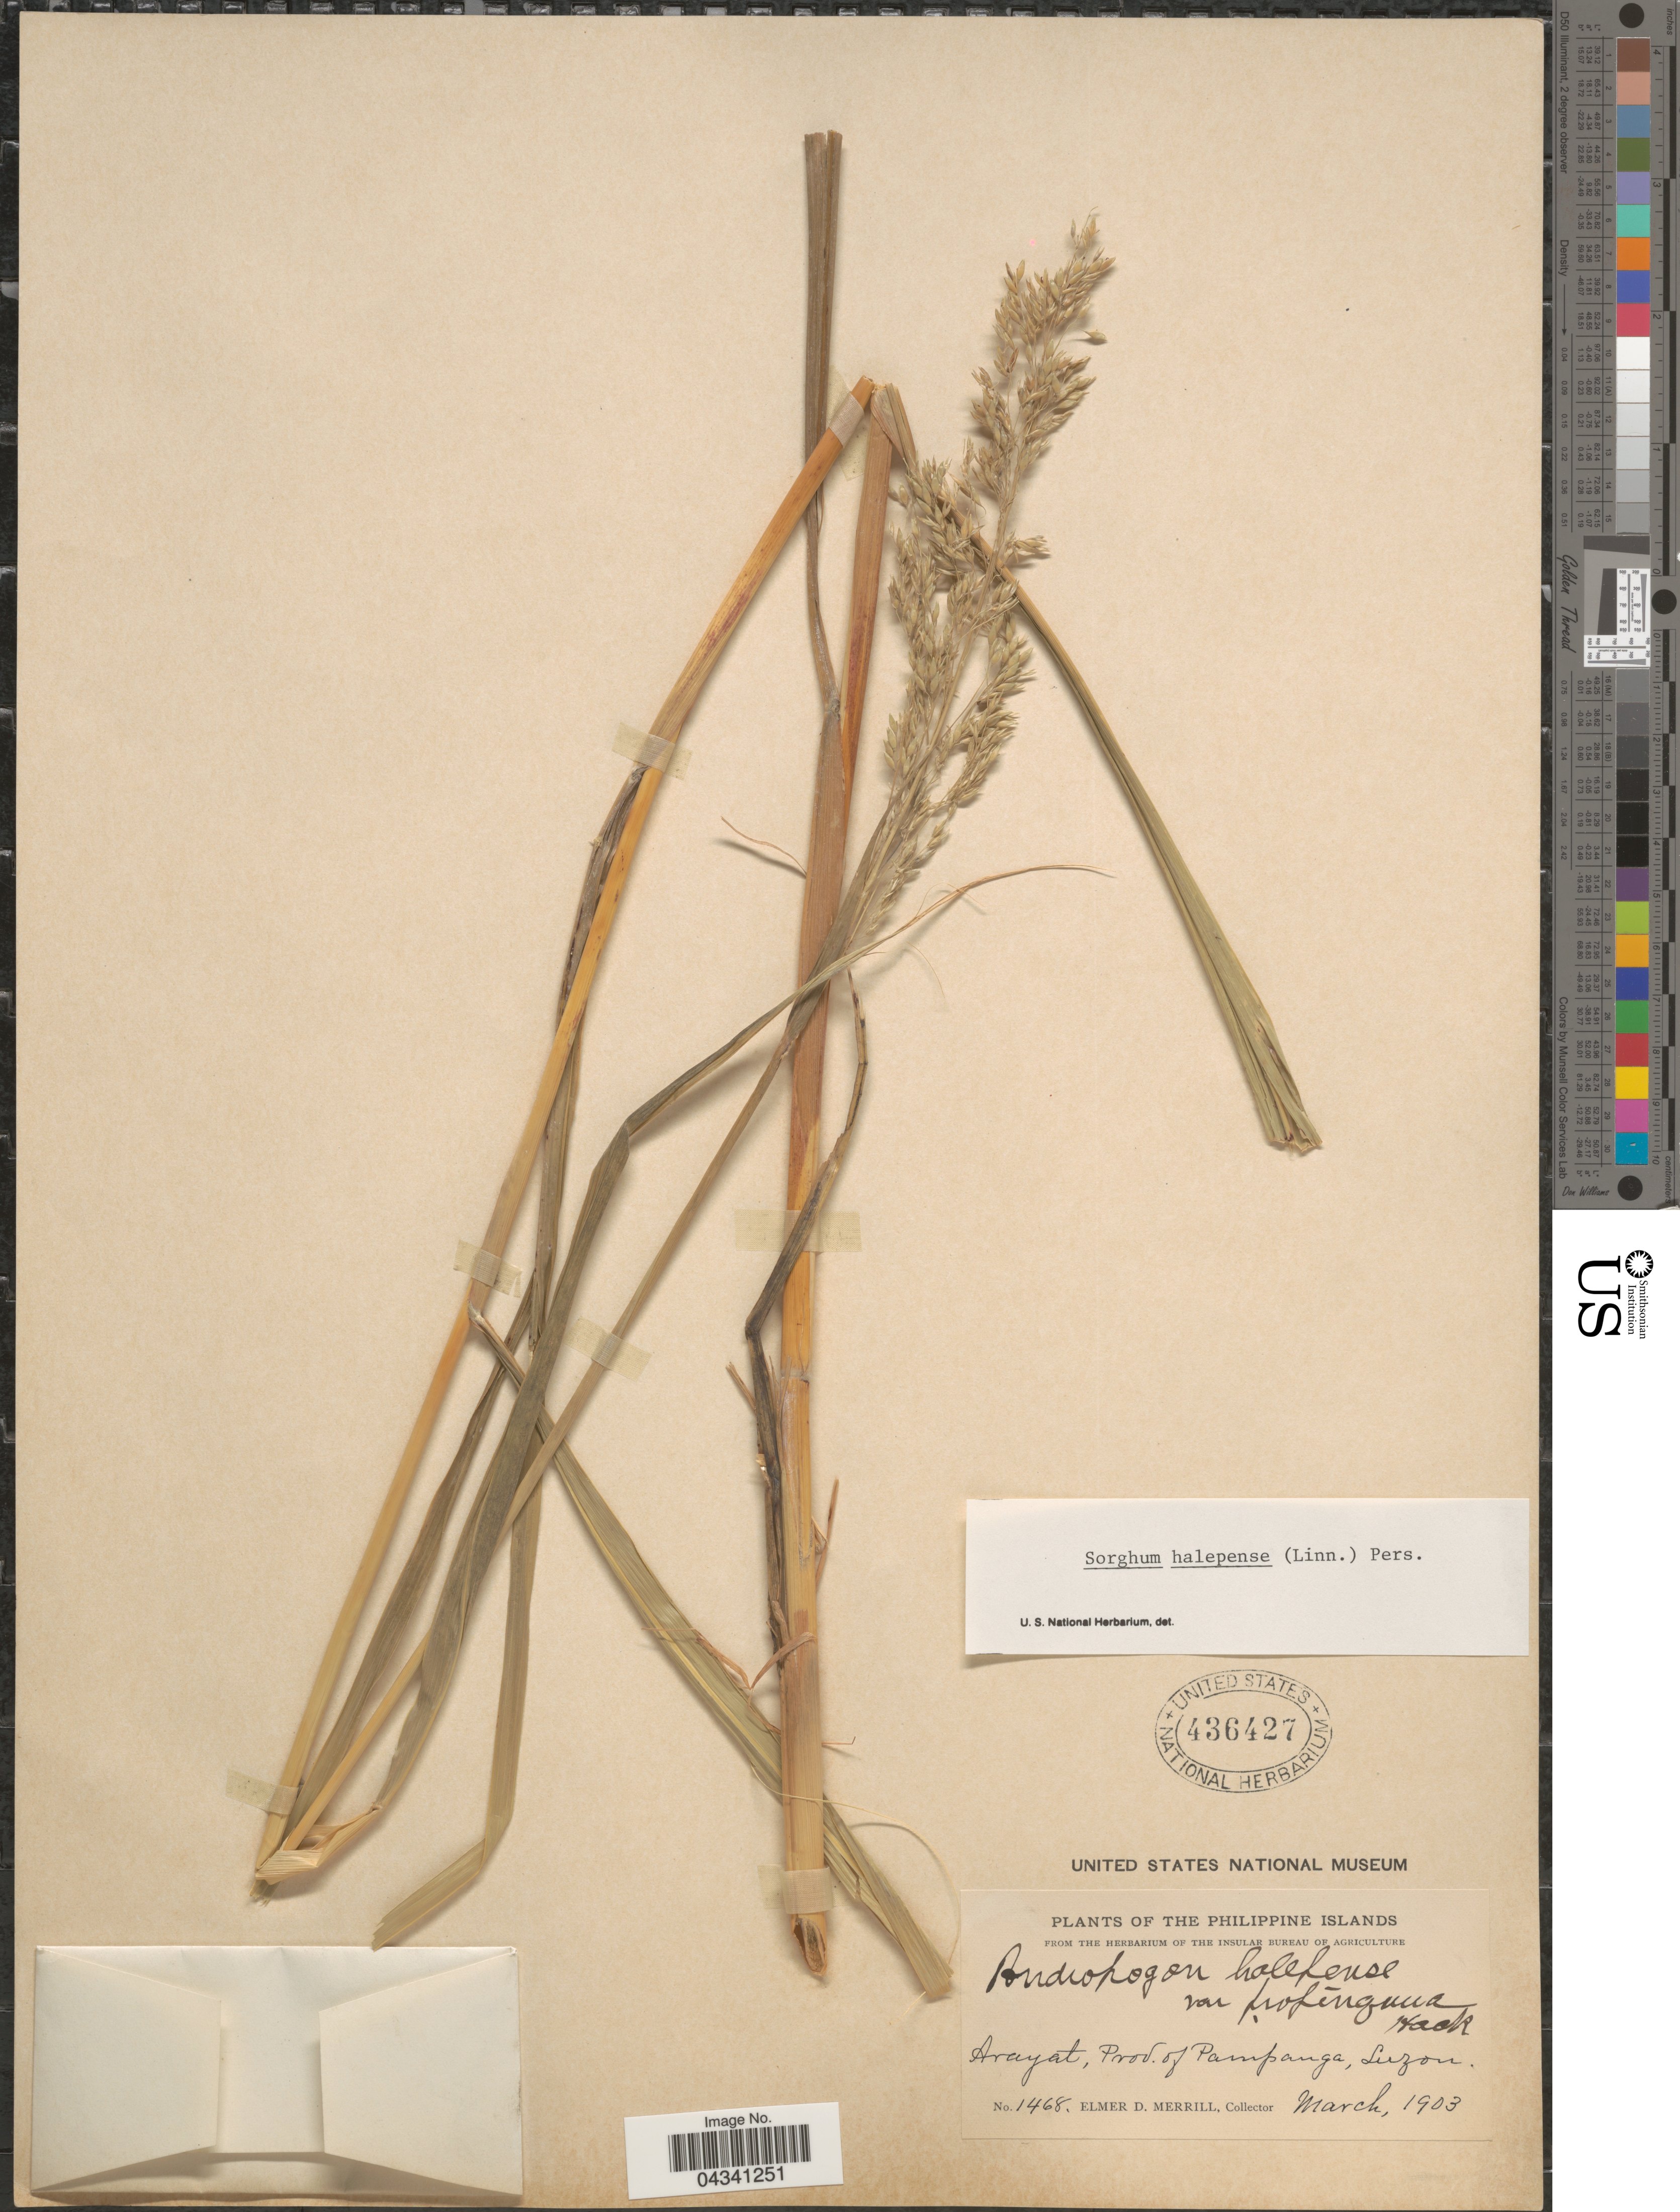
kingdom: Plantae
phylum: Tracheophyta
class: Liliopsida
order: Poales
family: Poaceae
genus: Sorghum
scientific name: Sorghum halepense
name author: (L.) Pers.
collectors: E. D. Merrill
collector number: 1468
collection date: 1903-03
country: Philippines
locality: Philippine Islands. Arayat, Prov. of Pampanga, Luzon.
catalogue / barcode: US 436427